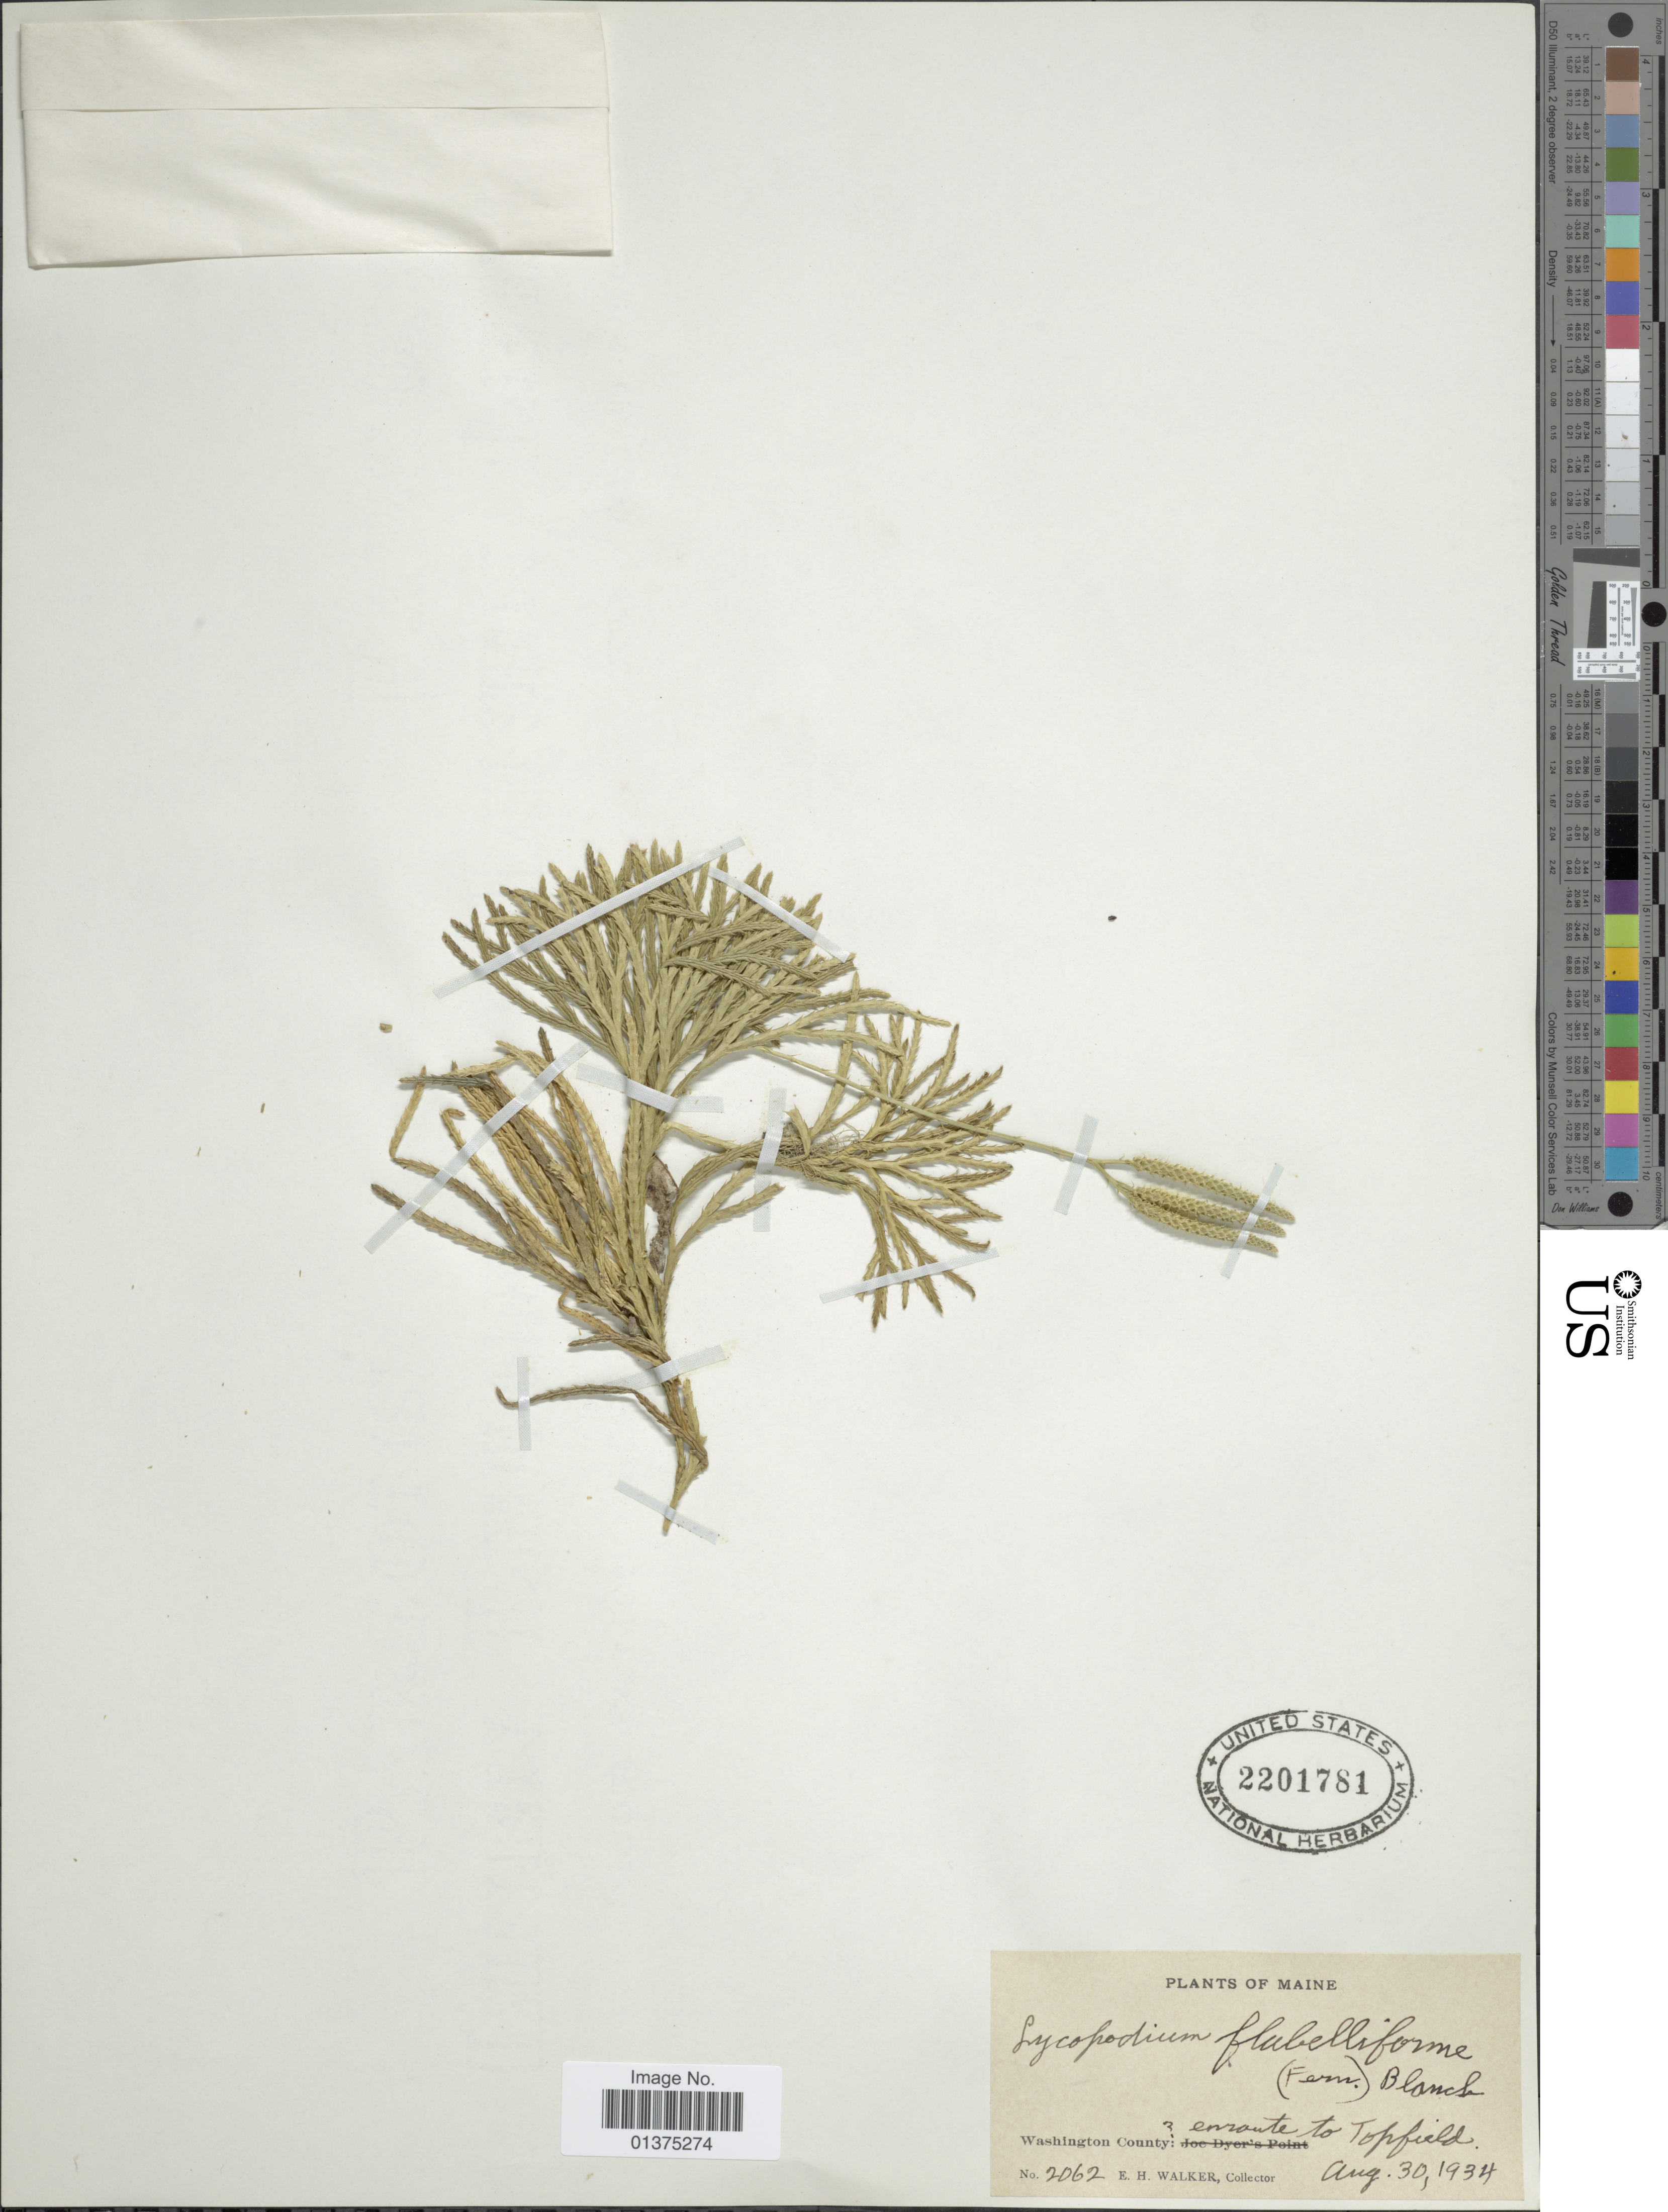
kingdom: Plantae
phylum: Tracheophyta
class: Lycopodiopsida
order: Lycopodiales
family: Lycopodiaceae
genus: Diphasiastrum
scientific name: Diphasiastrum digitatum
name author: (Dill. ex A. Braun) Holub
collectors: E. H. Walker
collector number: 2062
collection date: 1934-08-30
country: United States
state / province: Maine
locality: Washington County enroute to Topfield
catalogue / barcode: US 2201781